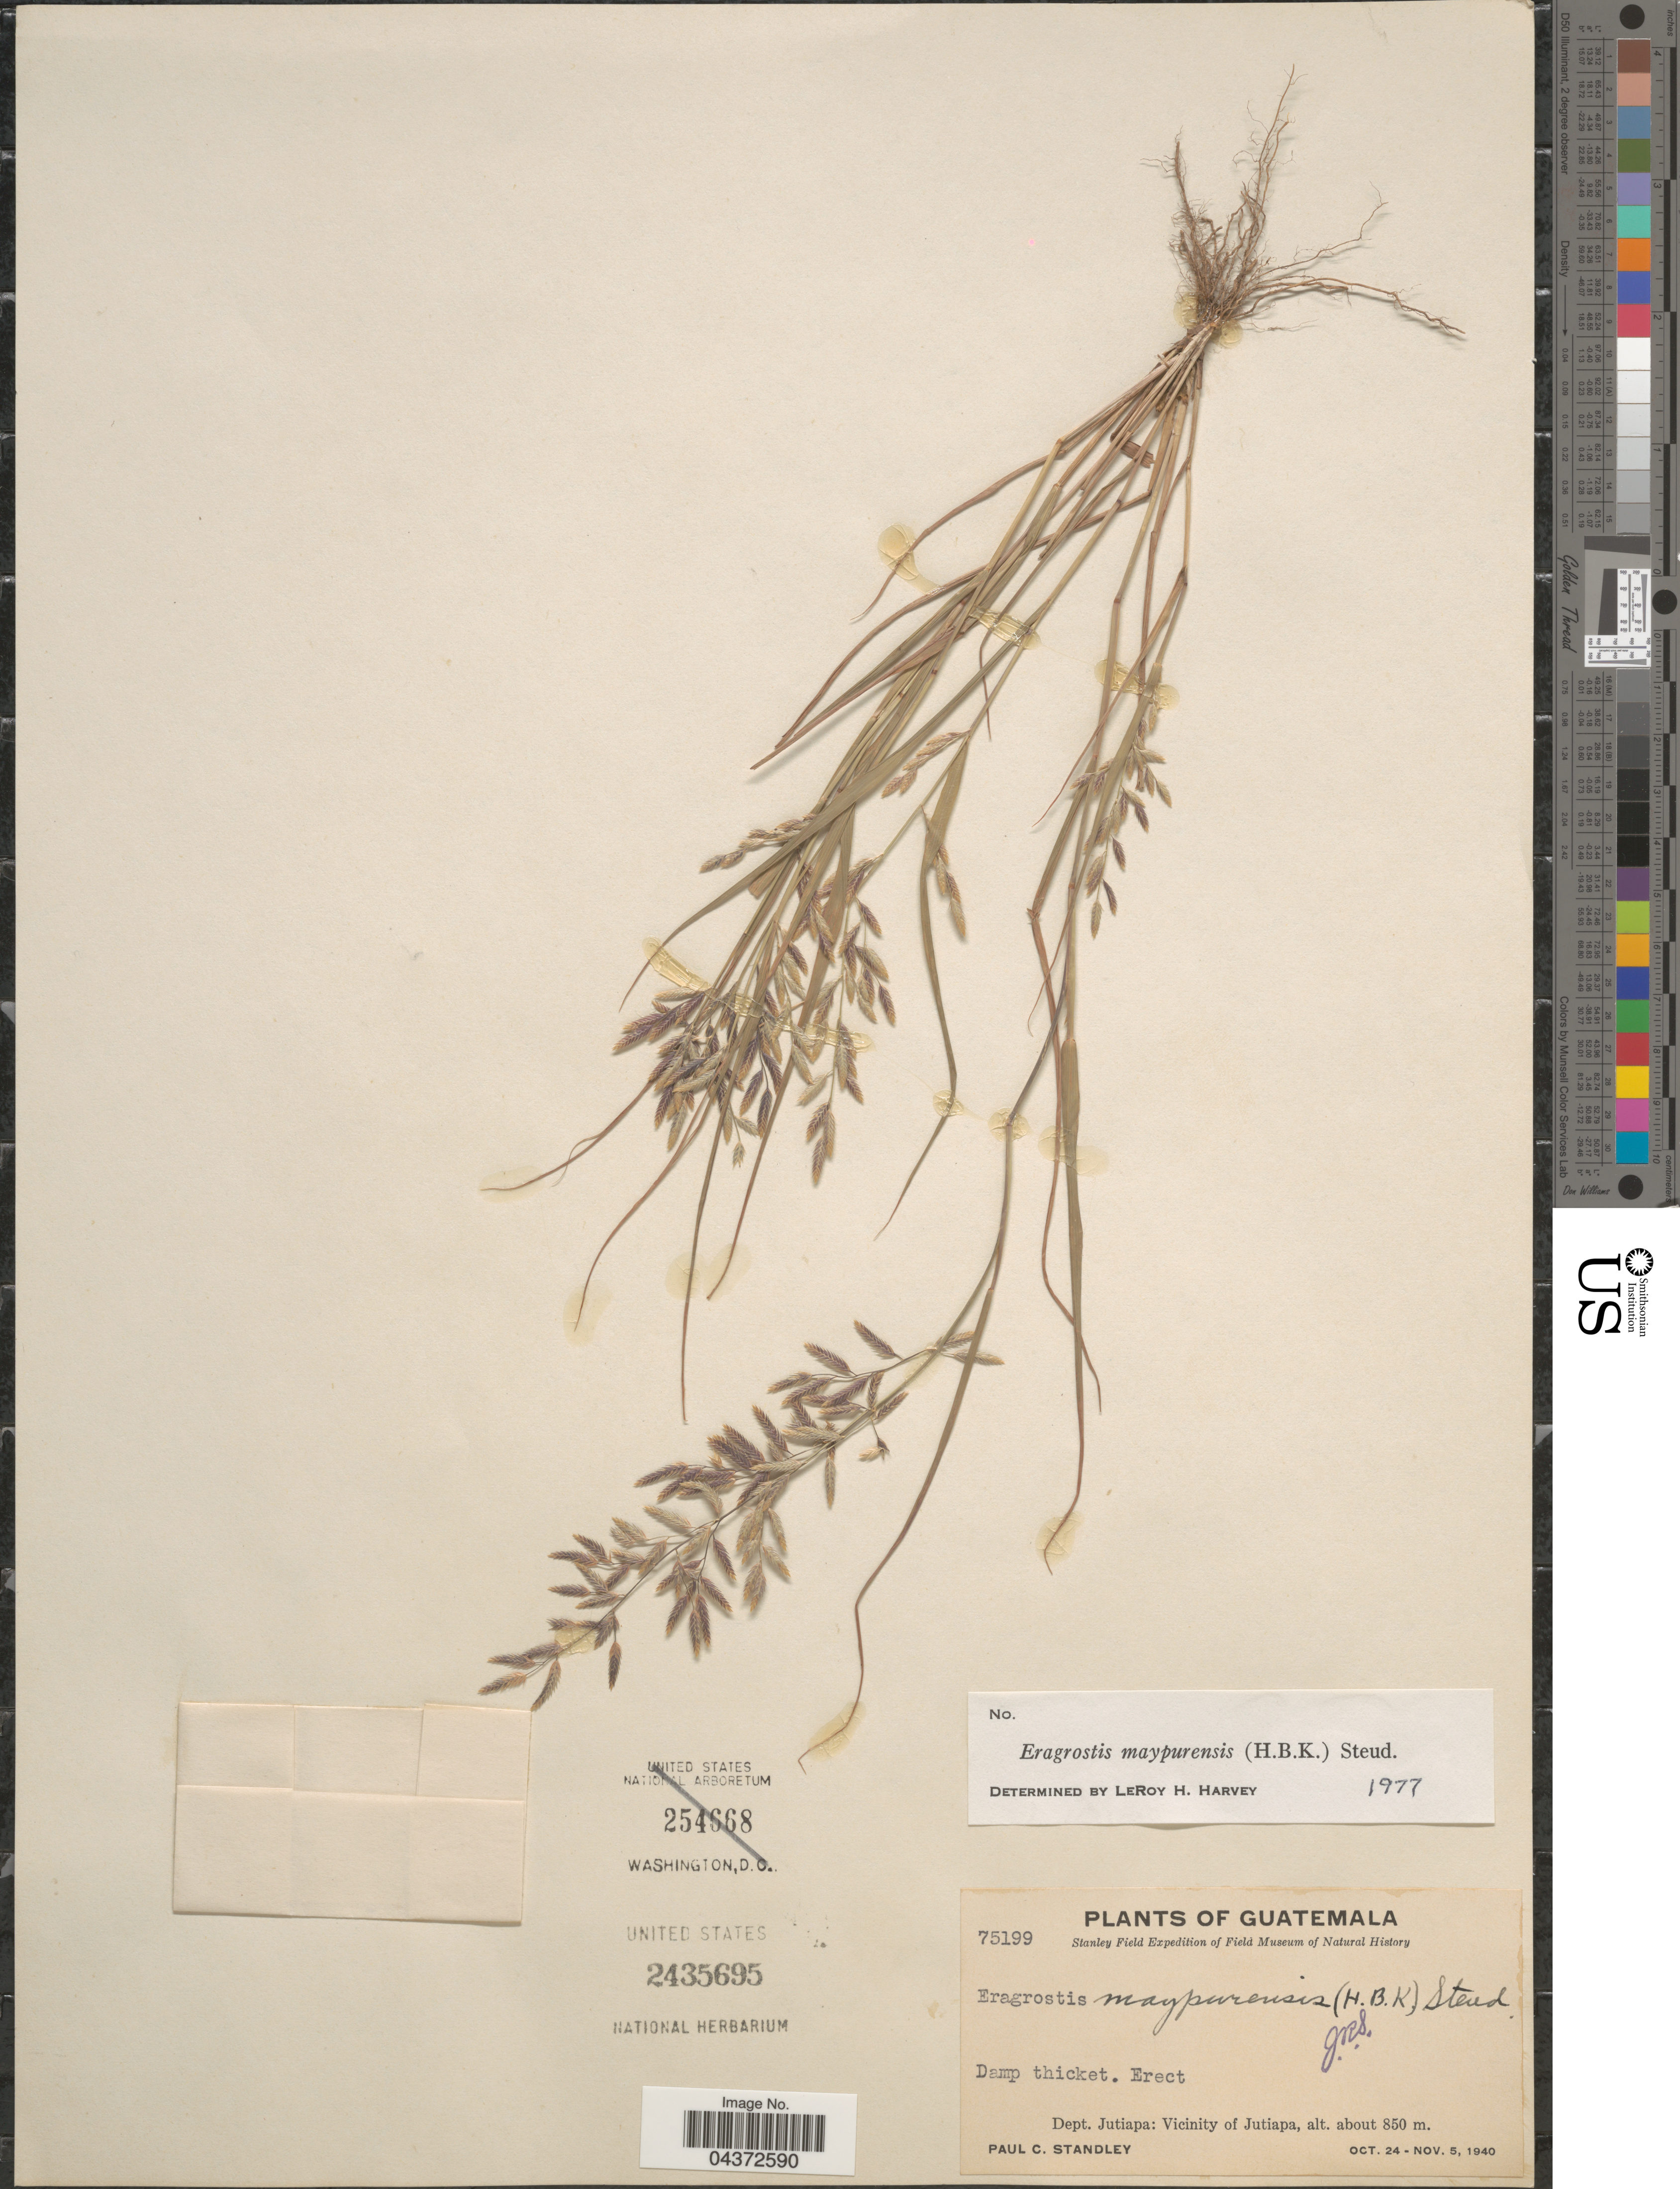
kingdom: Plantae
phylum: Tracheophyta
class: Liliopsida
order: Poales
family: Poaceae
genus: Eragrostis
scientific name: Eragrostis maypurensis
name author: (Kunth) Steud.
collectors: P. C. Standley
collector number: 75199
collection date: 1940-10-24/1940-11-05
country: Guatemala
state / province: Jutiapa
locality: Stanley Field Expedition. Dept. Jutiapa: Vicinity of Jutiapa.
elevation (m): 850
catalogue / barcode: US 2435695